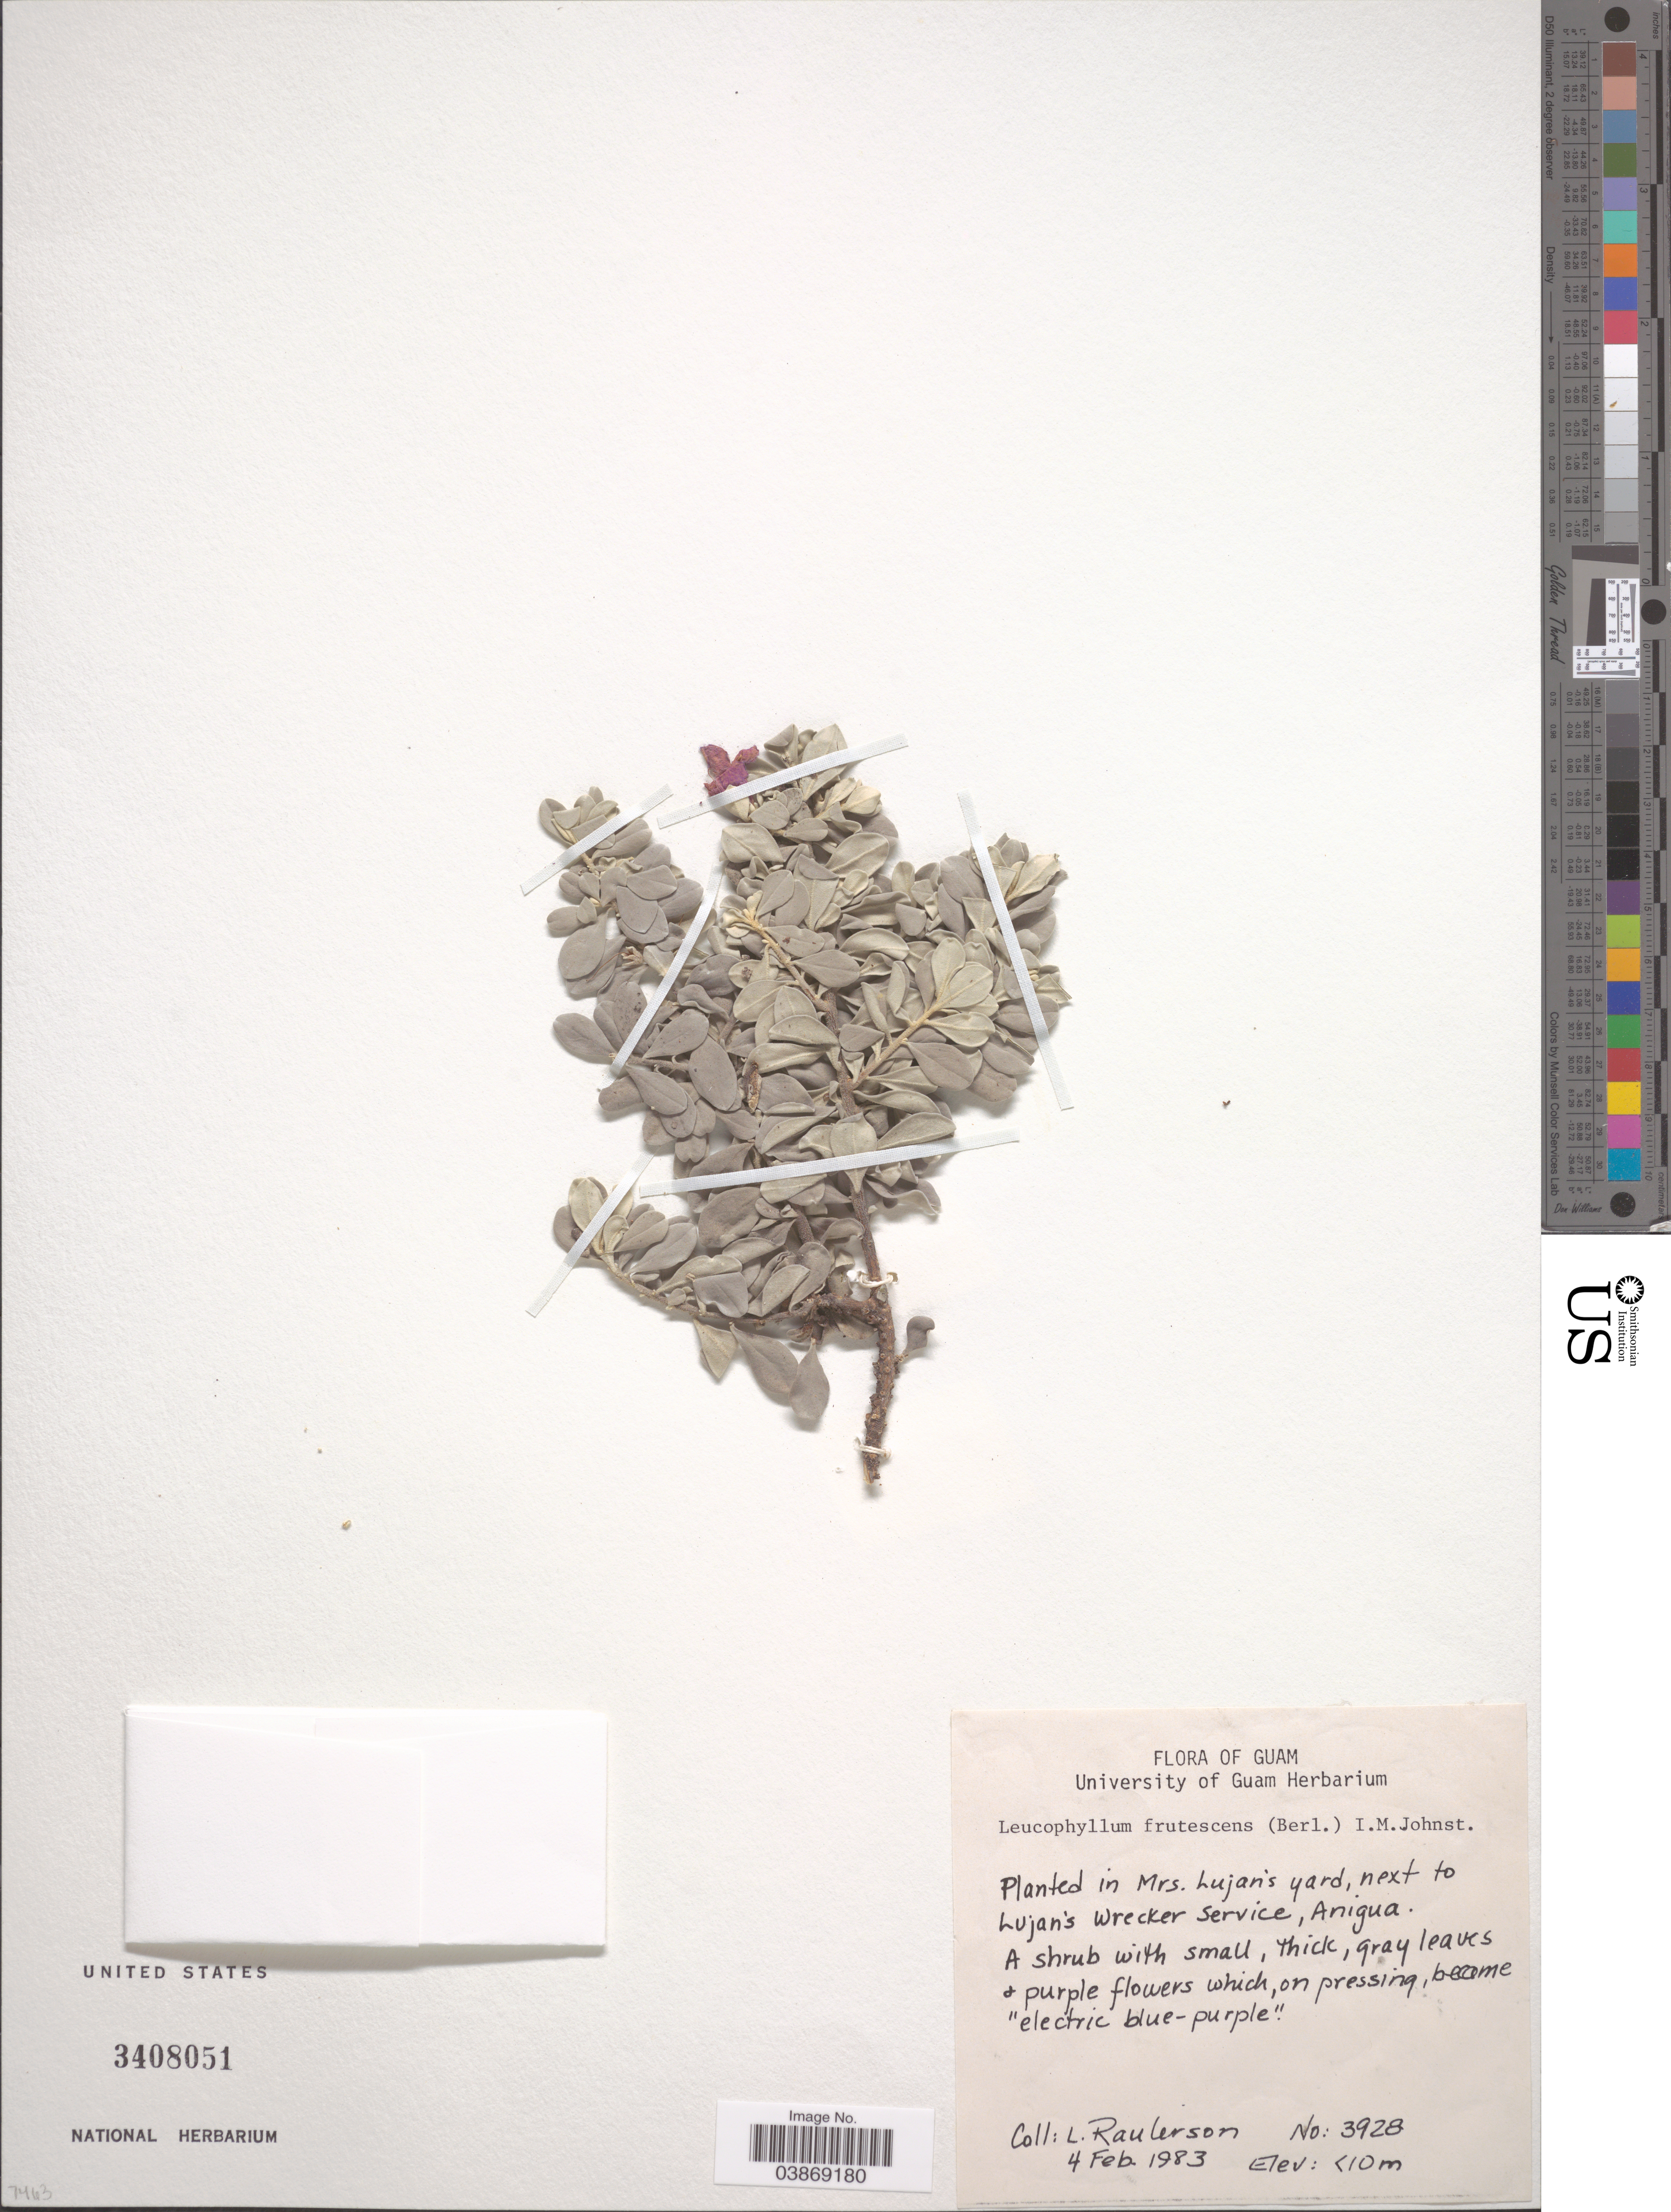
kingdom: Plantae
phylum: Tracheophyta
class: Magnoliopsida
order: Lamiales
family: Scrophulariaceae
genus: Leucophyllum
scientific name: Leucophyllum frutescens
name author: (Berland.) I.M. Johnst.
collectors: L. Raulerson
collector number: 3928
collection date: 1983-02-04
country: Guam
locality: Planted in Mrs. Lujan's yard, next to Lujan's Wrecker Service, Anigua.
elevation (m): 10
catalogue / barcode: US 3408051